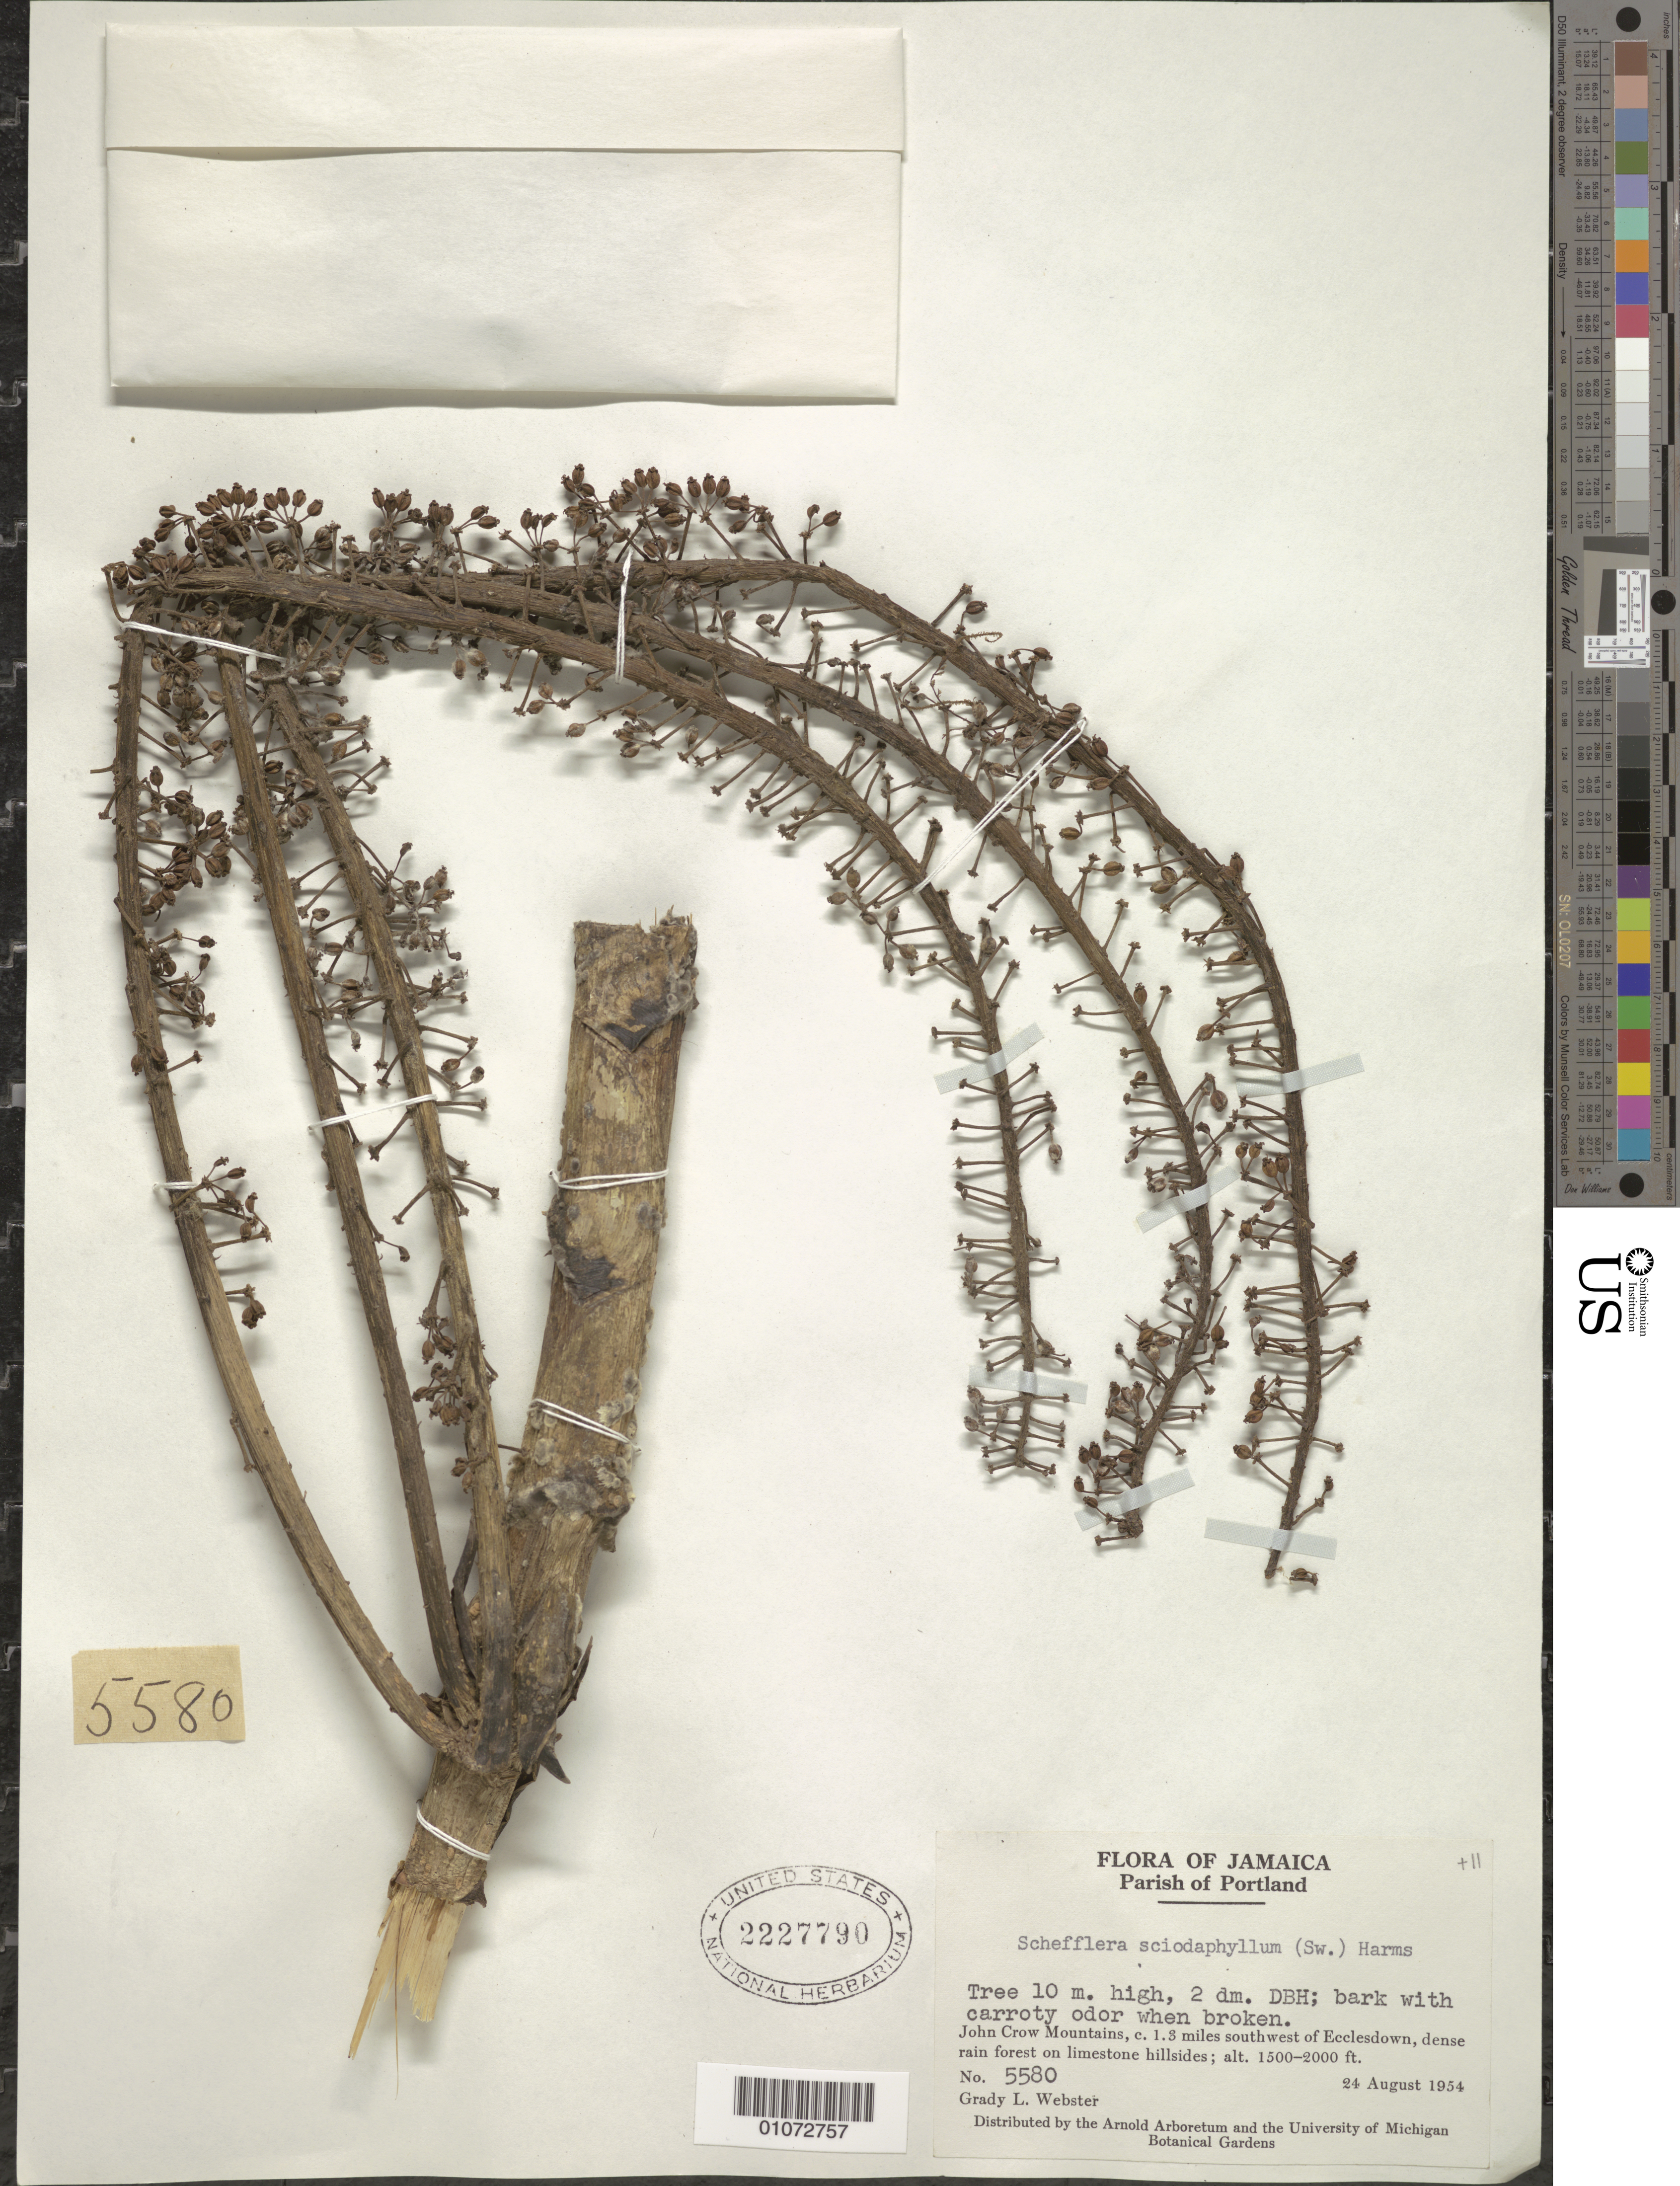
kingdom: Plantae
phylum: Tracheophyta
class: Magnoliopsida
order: Apiales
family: Araliaceae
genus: Schefflera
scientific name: Schefflera sciadophyllum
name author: Harms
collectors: G. L. Webster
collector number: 5580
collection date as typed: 24 Aug 1954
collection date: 1954-08-24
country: Jamaica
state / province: Portland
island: Jamaica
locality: John Crow Mountains, c. 1.3 miles southwest of Ecclesdown, dense rain forest on limestone hillsides.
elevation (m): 457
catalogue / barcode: US 2227790